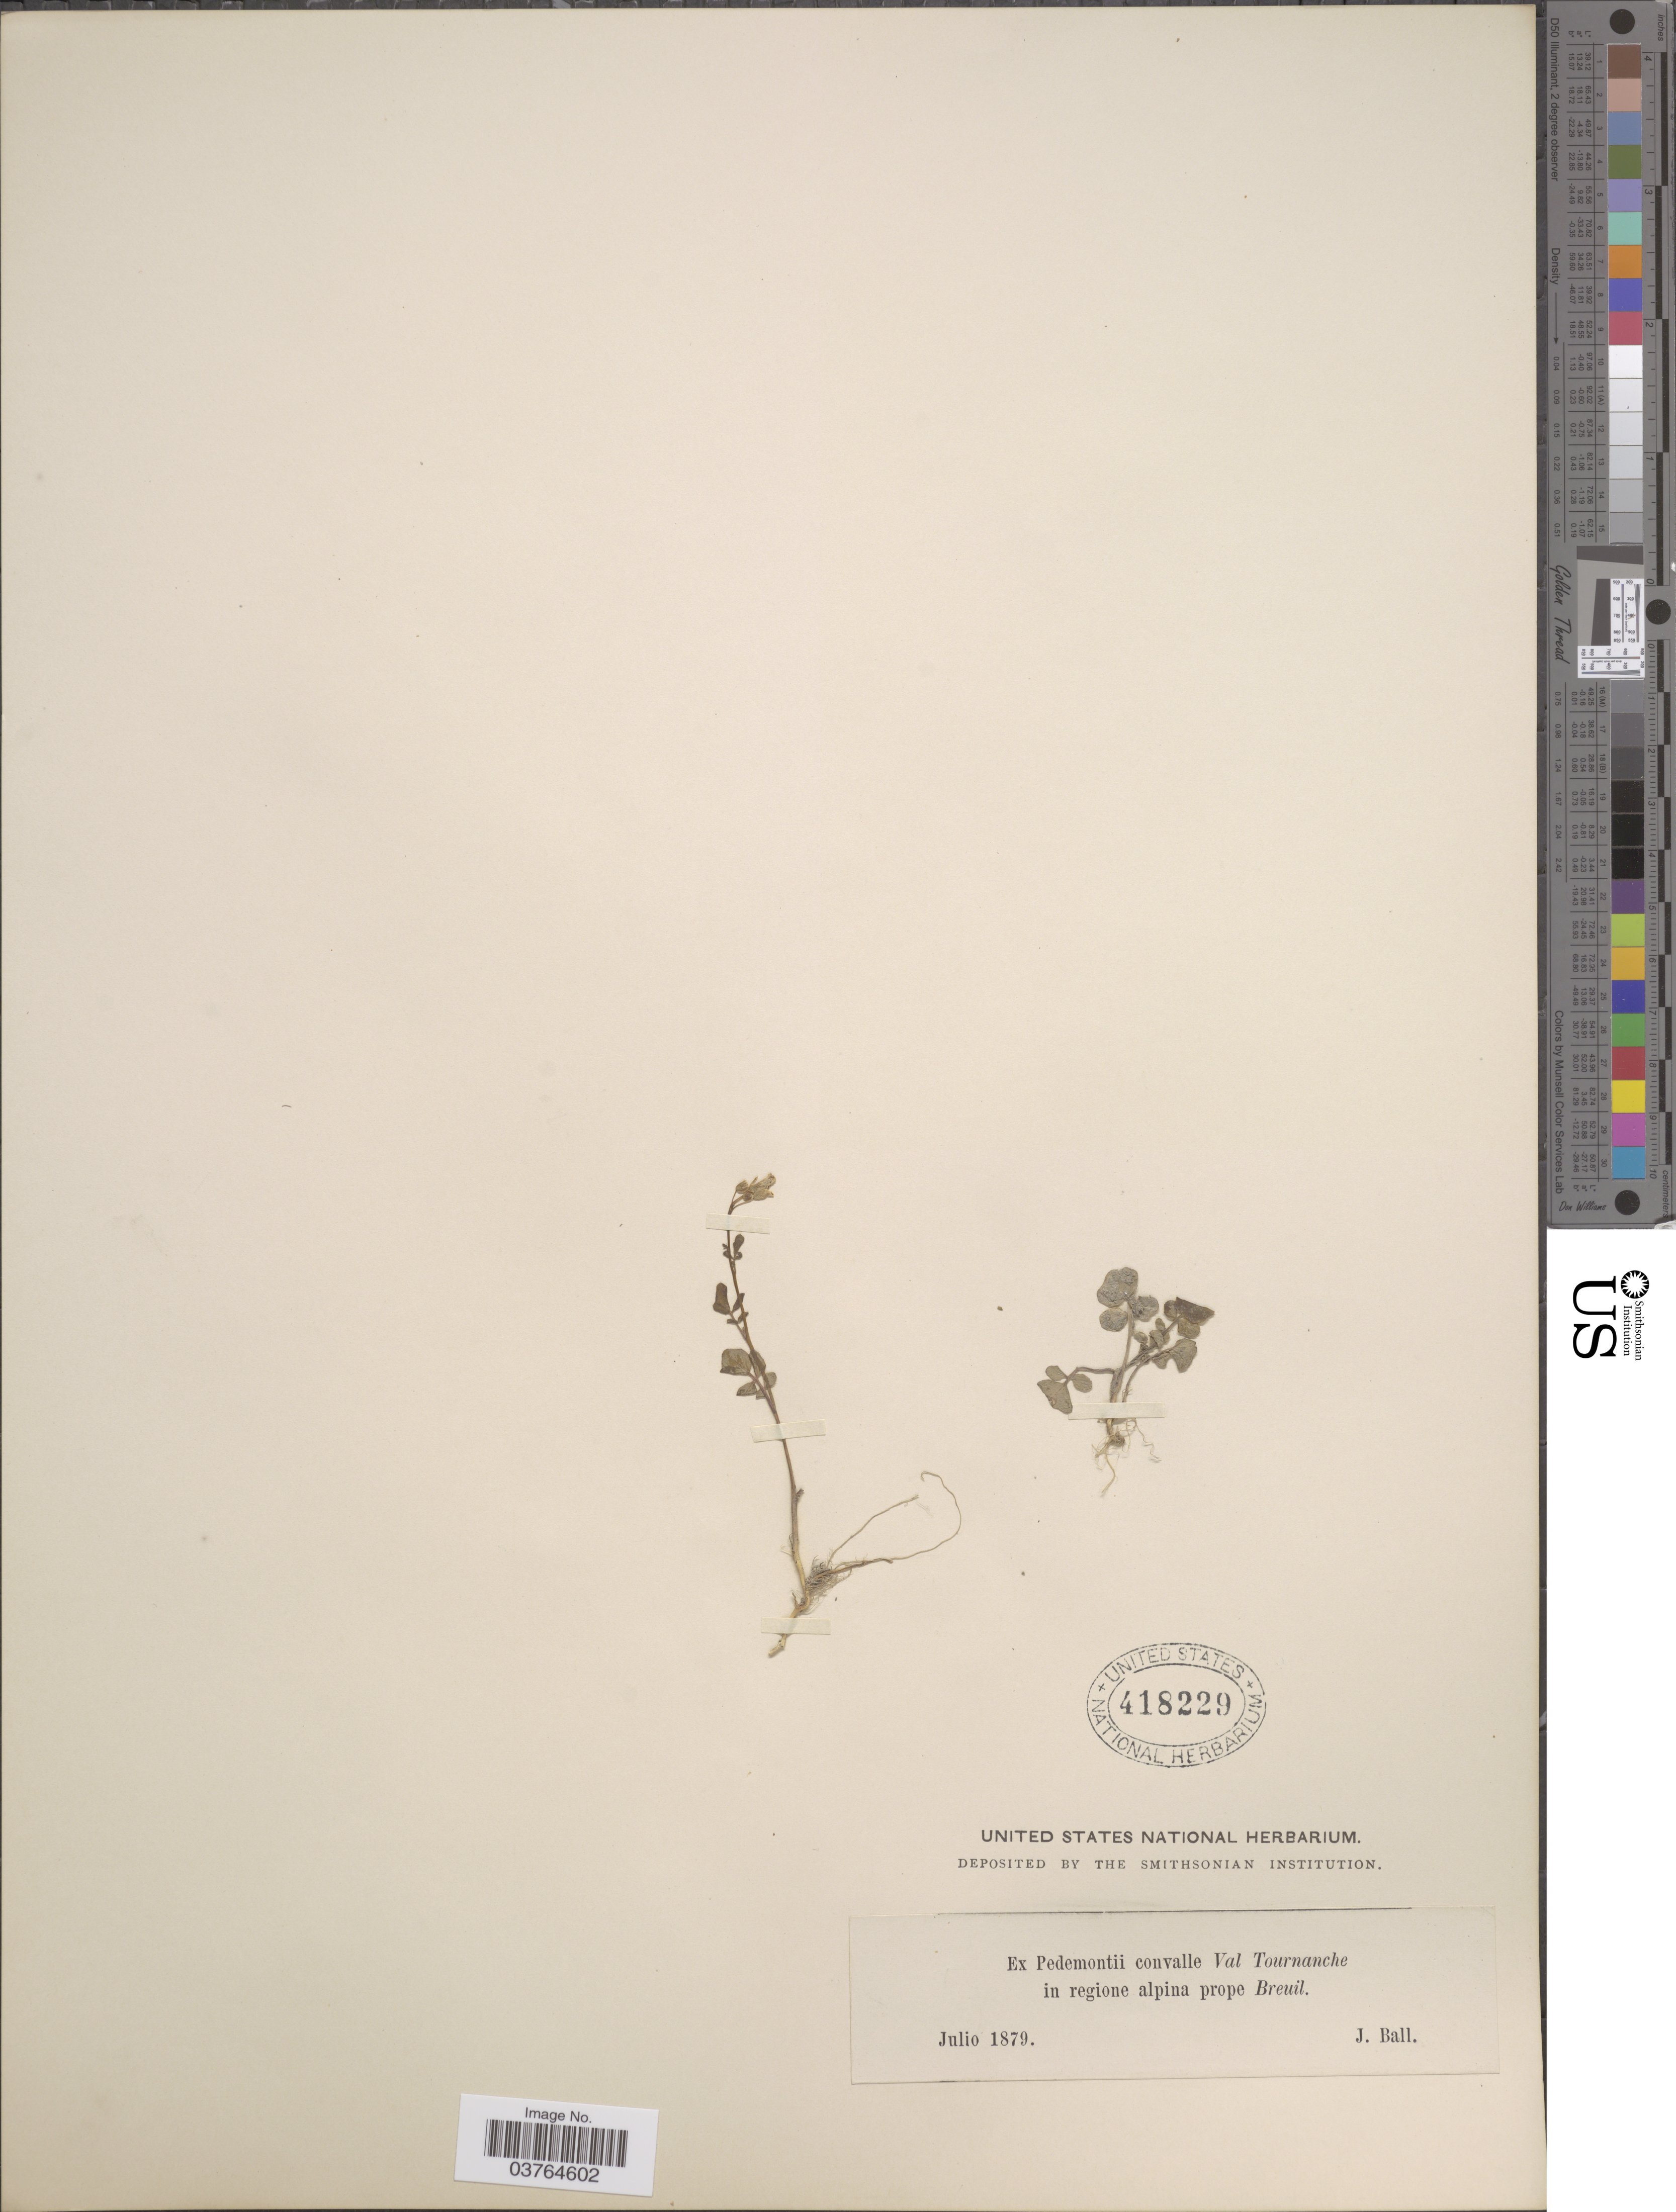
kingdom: Plantae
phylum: Tracheophyta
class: Magnoliopsida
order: Brassicales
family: Brassicaceae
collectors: J. Ball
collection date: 1879-07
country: Italy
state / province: Piedmont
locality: Ex Pedemontii convalle Val Tournanche in regione alpina prope Breuil.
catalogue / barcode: US 418229